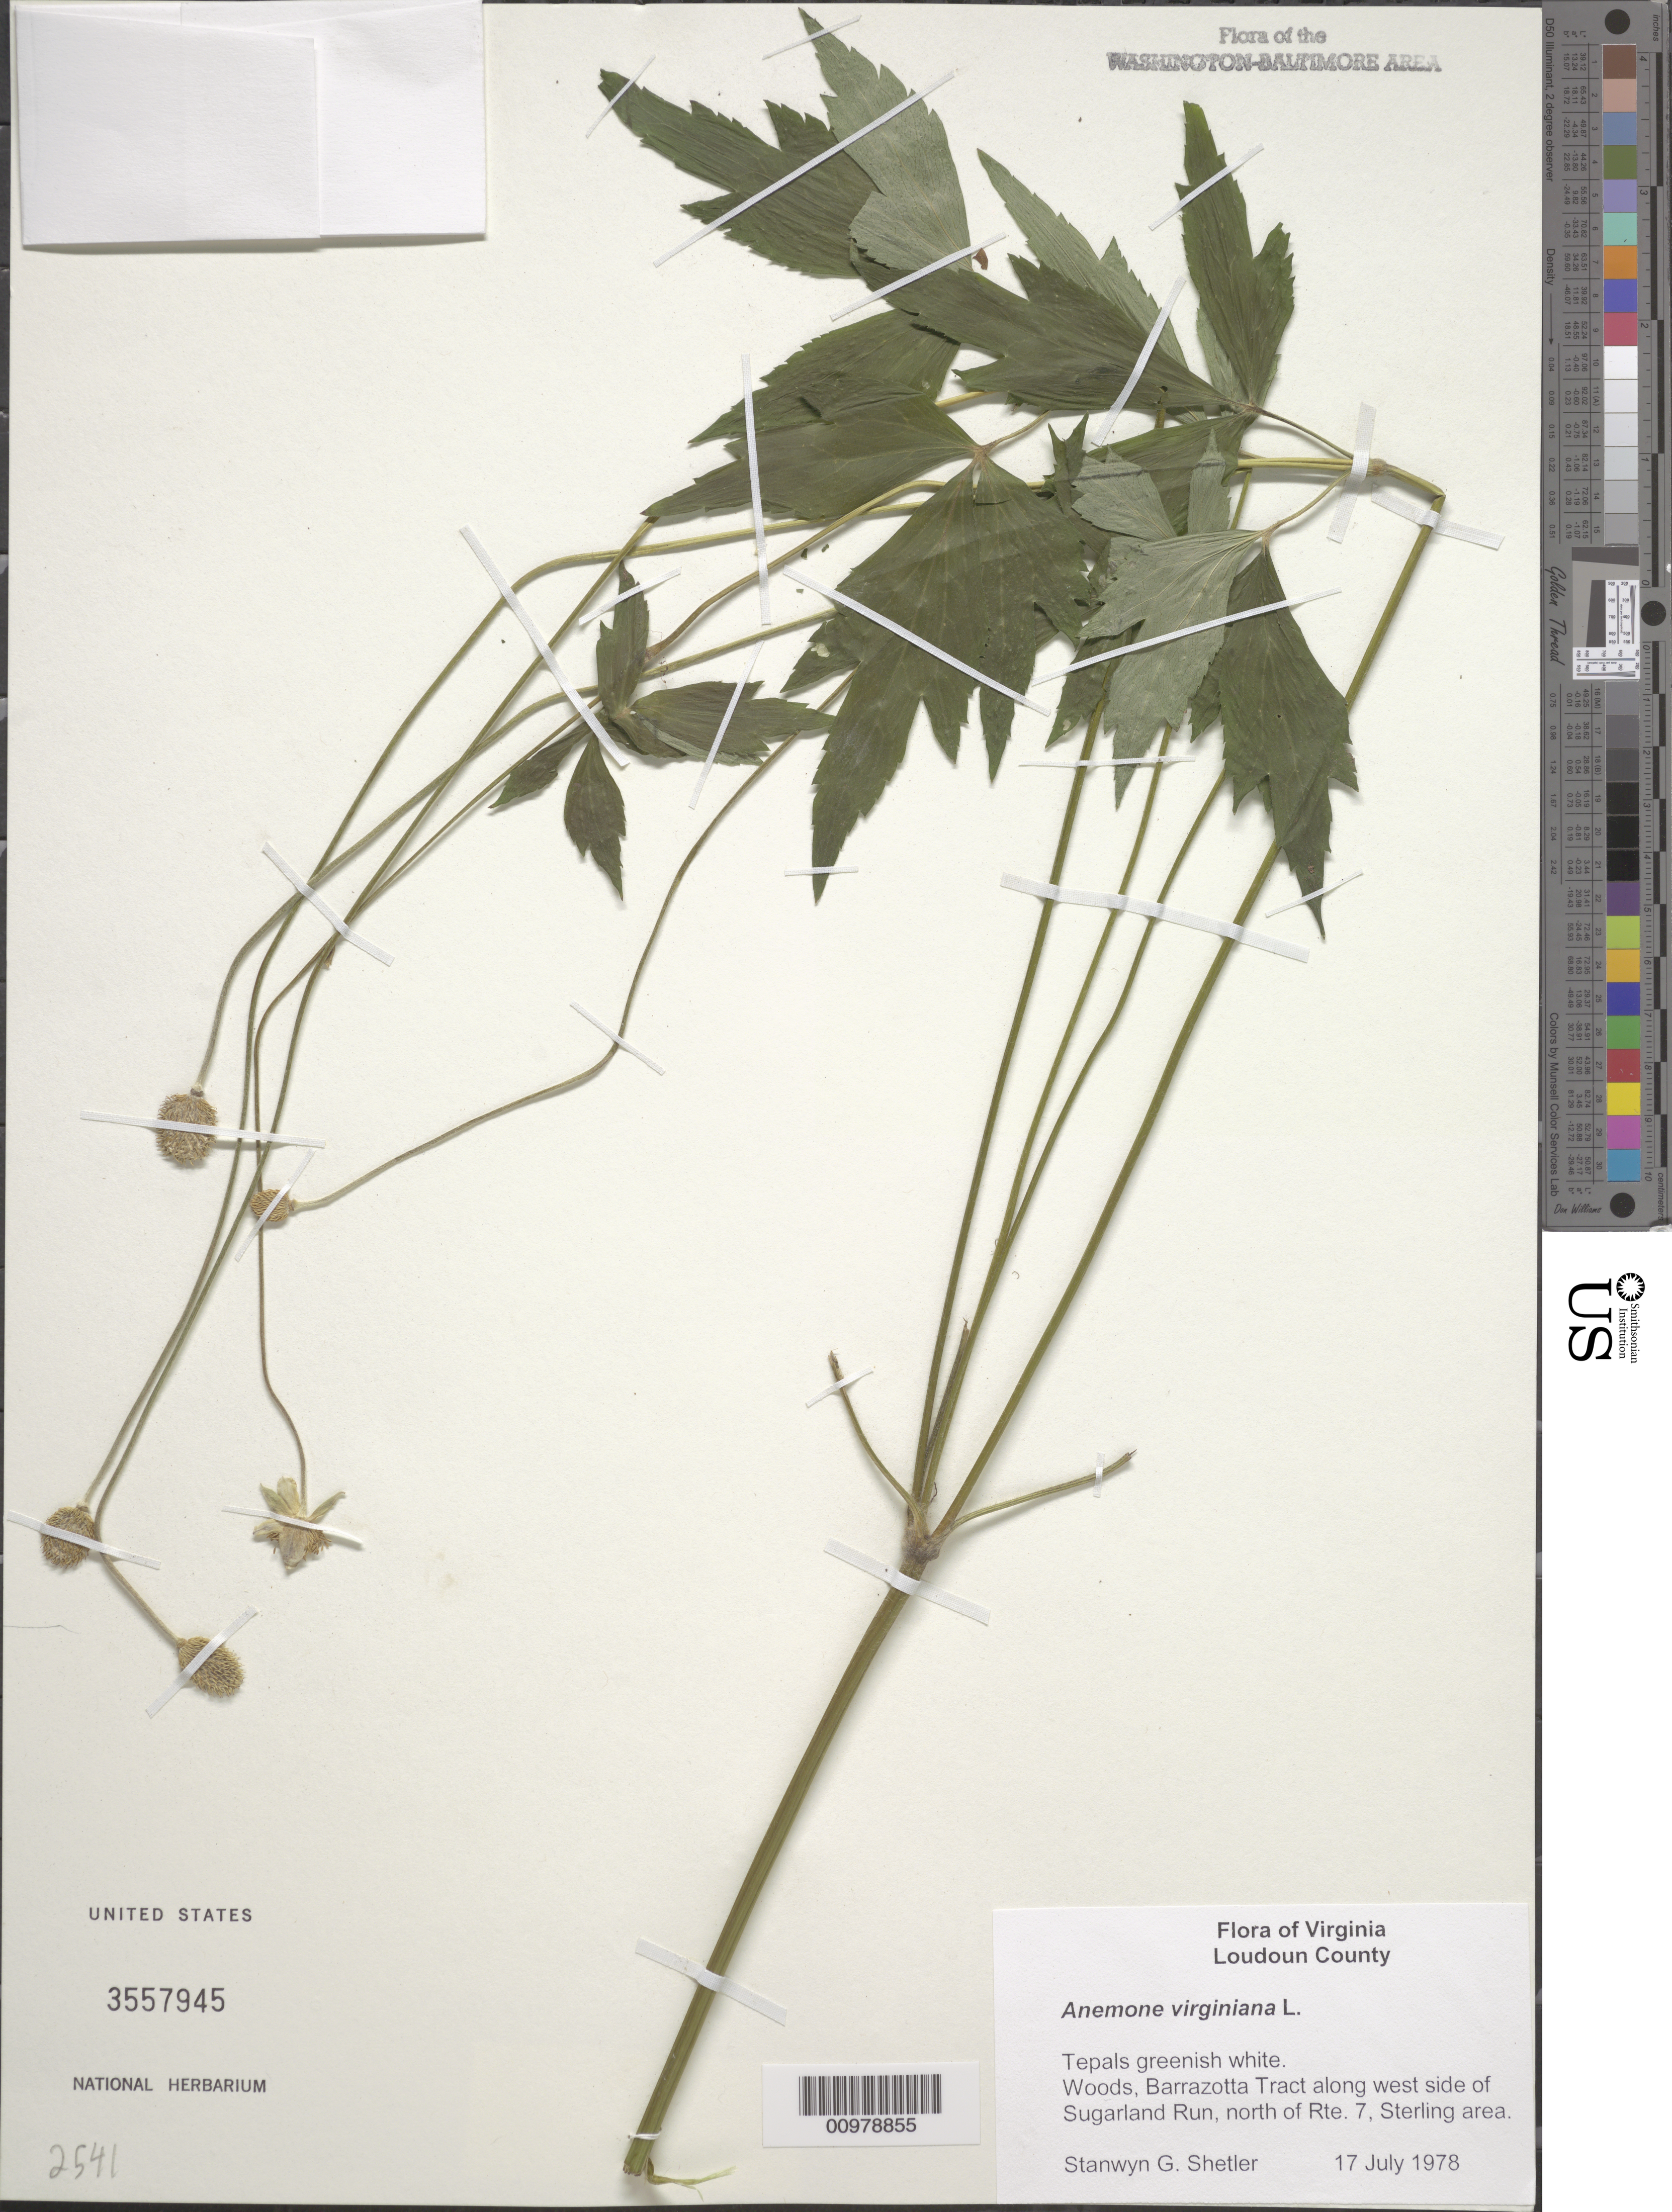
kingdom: Plantae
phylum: Tracheophyta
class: Magnoliopsida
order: Ranunculales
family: Ranunculaceae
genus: Anemone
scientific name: Anemone virginiana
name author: L.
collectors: S. Shetler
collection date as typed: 17 July 1978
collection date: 1978-07-17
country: United States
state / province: Virginia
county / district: Loudoun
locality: Barrazotta Tract along west side of Sugarland Run, north of Rte. 7, Sterling area.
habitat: Woods.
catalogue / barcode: US 3557945